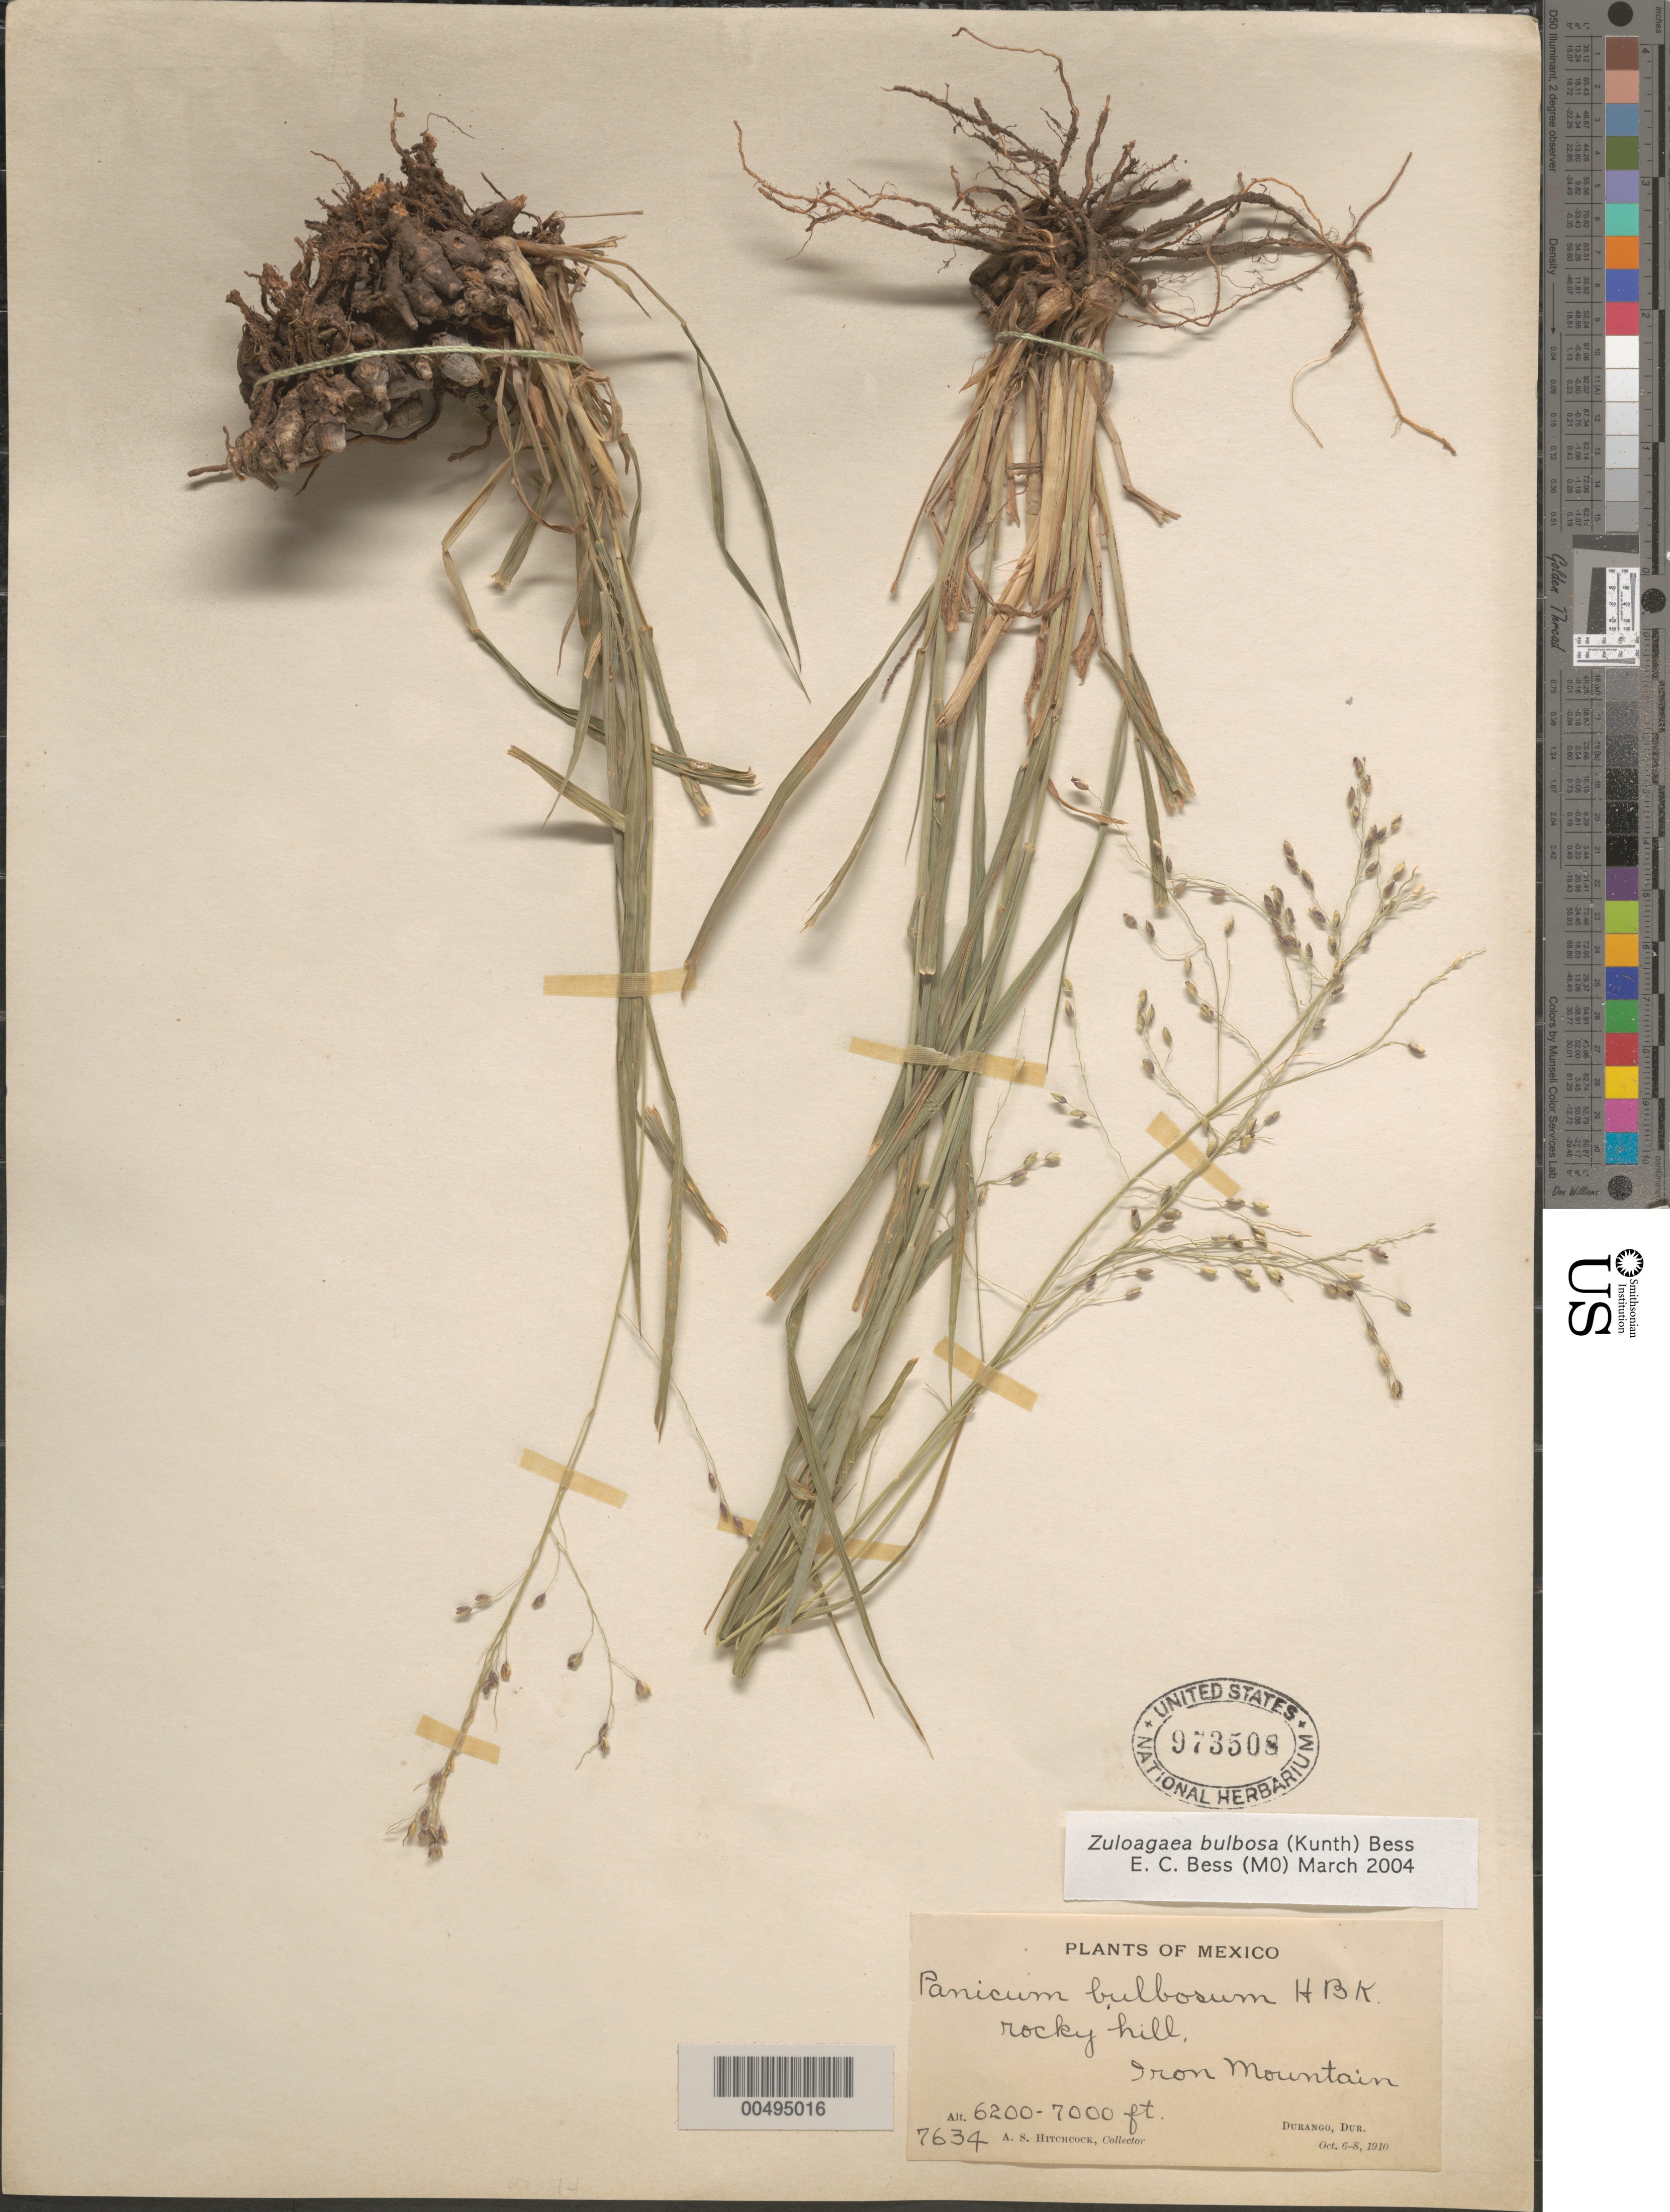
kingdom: Plantae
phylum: Tracheophyta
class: Liliopsida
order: Poales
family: Poaceae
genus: Panicum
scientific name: Panicum bulbosum subsp. sciaphilum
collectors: A. S. Hitchcock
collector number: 7634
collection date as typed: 6 Oct 1910 to 8 Oct 1910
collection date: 1910-10-06/1910-10-08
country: Mexico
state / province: Durango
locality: Iron Mtn, Durango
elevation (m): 1890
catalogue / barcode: US 973508